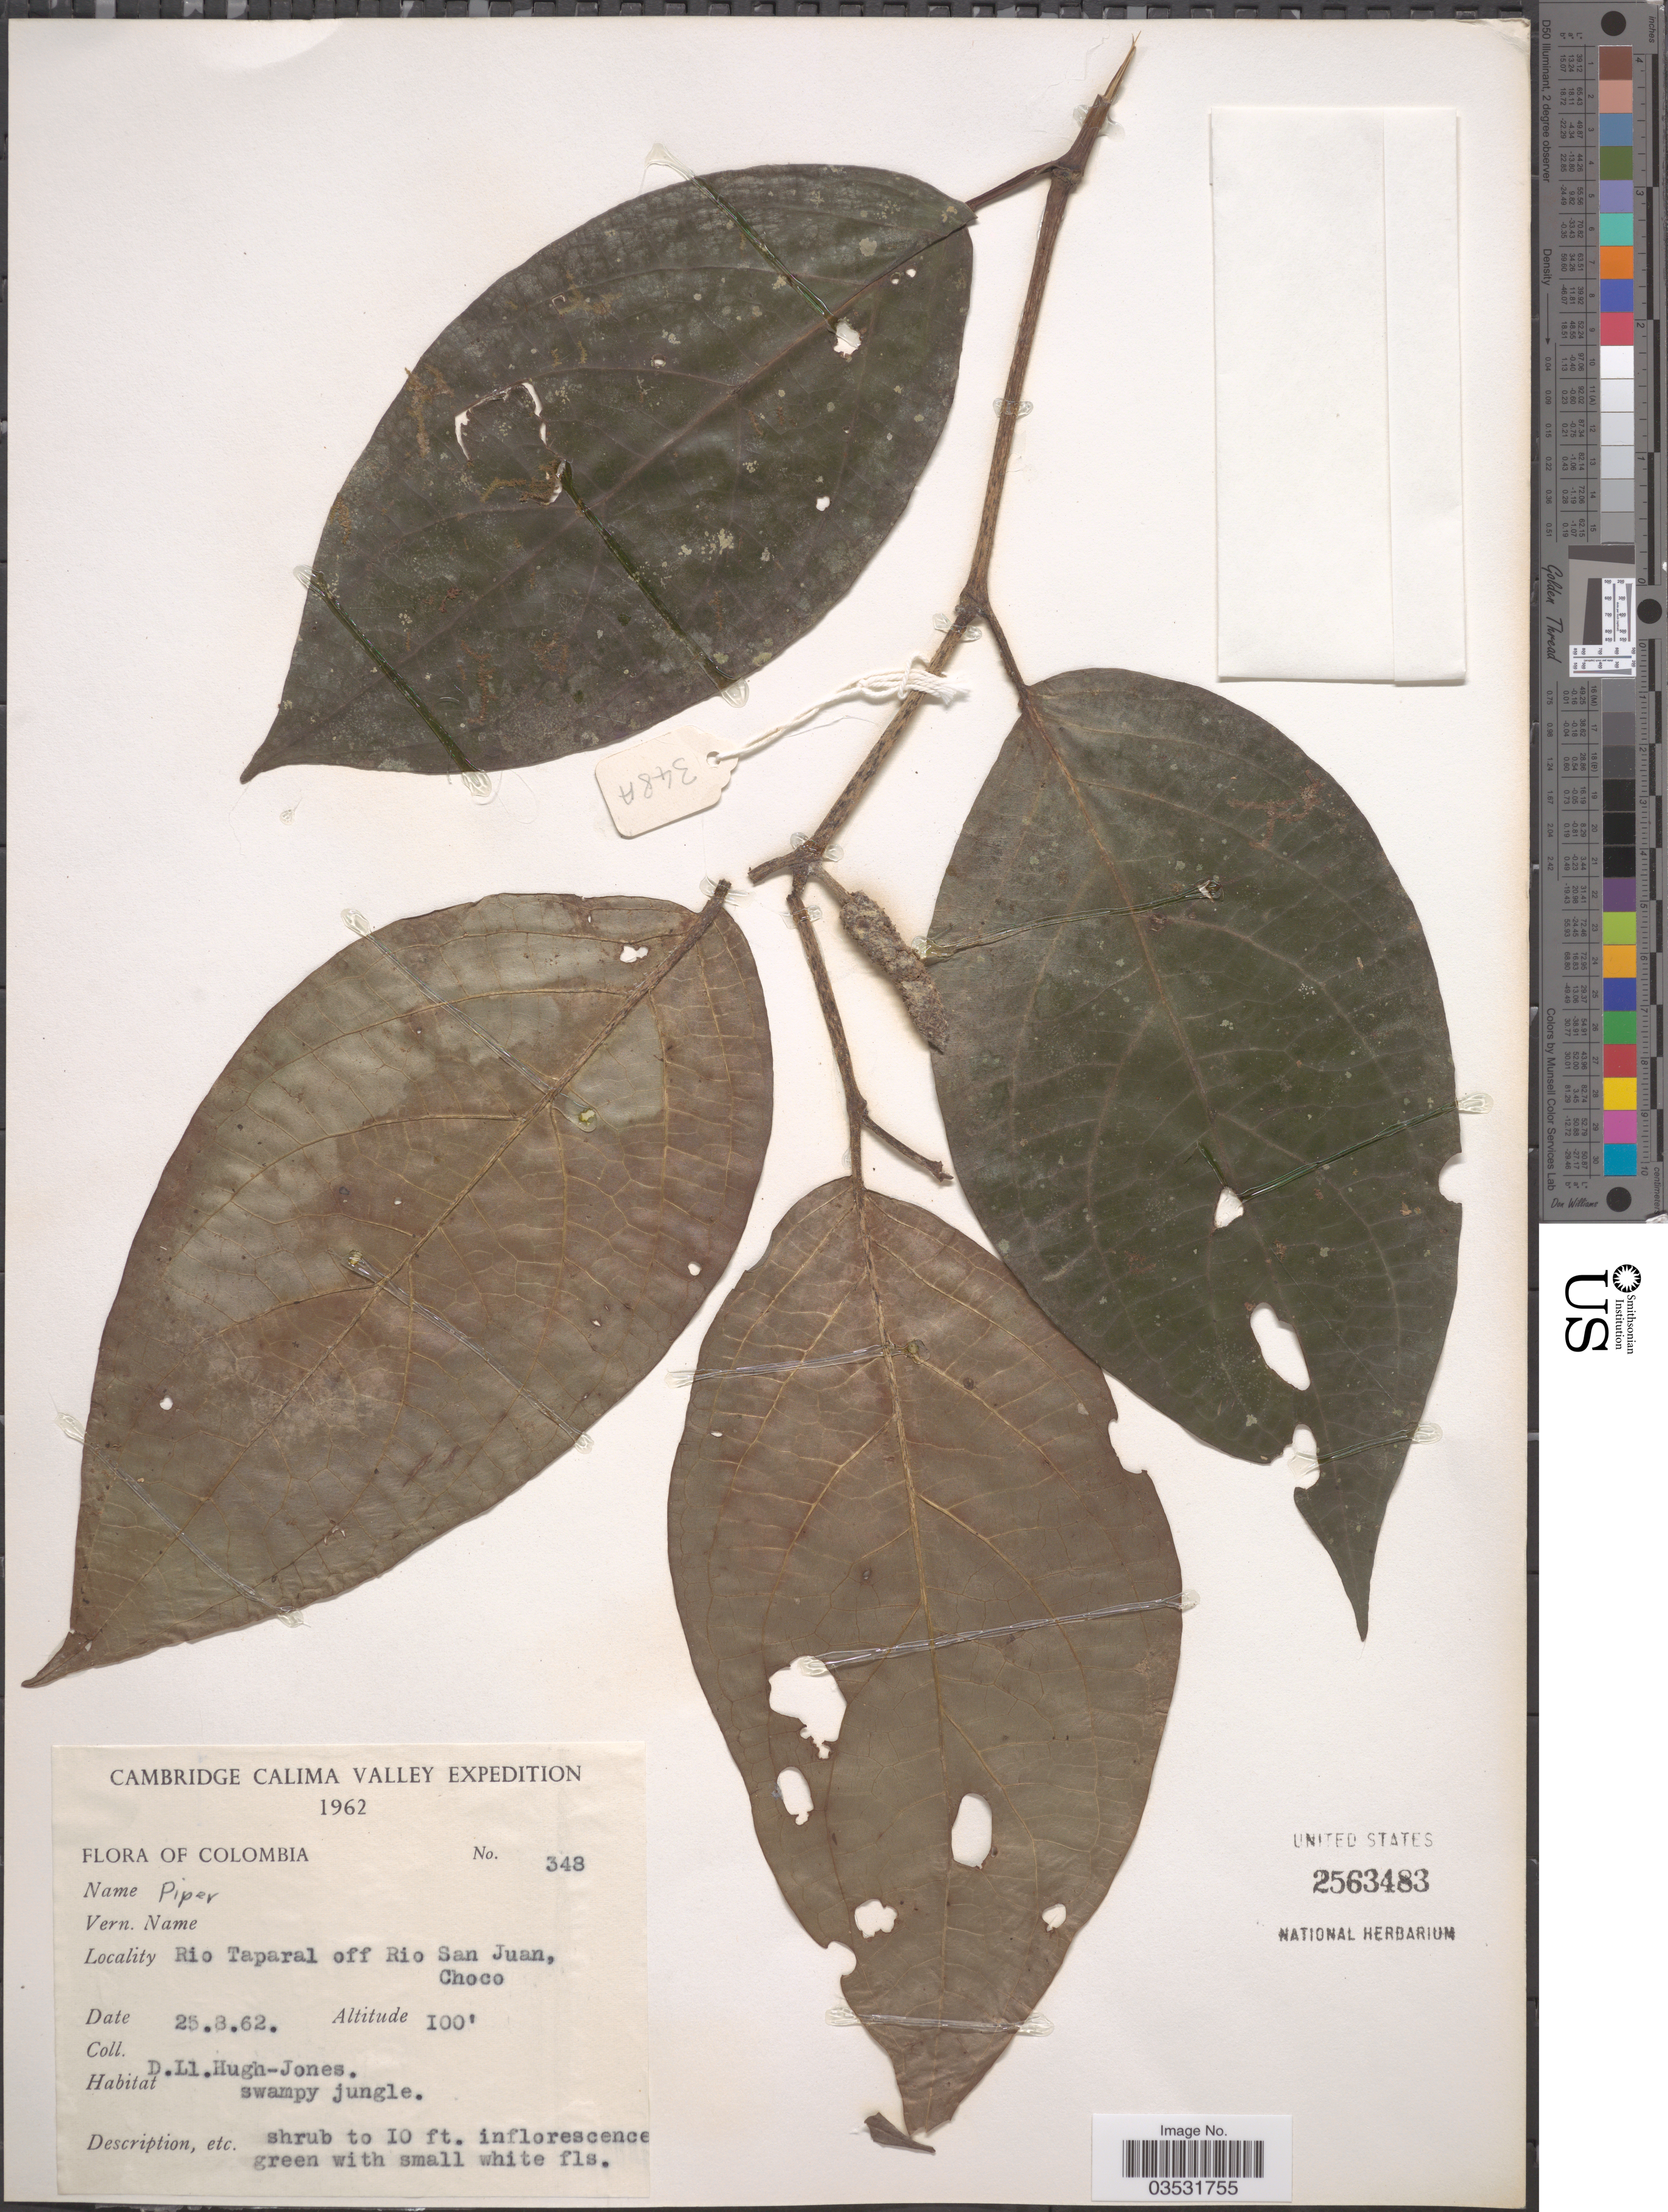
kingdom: Plantae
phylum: Tracheophyta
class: Magnoliopsida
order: Piperales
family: Piperaceae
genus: Piper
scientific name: Piper sp.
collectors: D. Hugh-Jones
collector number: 348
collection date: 1962-08-25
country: Colombia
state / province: Chocó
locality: Calima Valley. Rio Taparal off Rio San Juan.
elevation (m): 30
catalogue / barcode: US 2563483